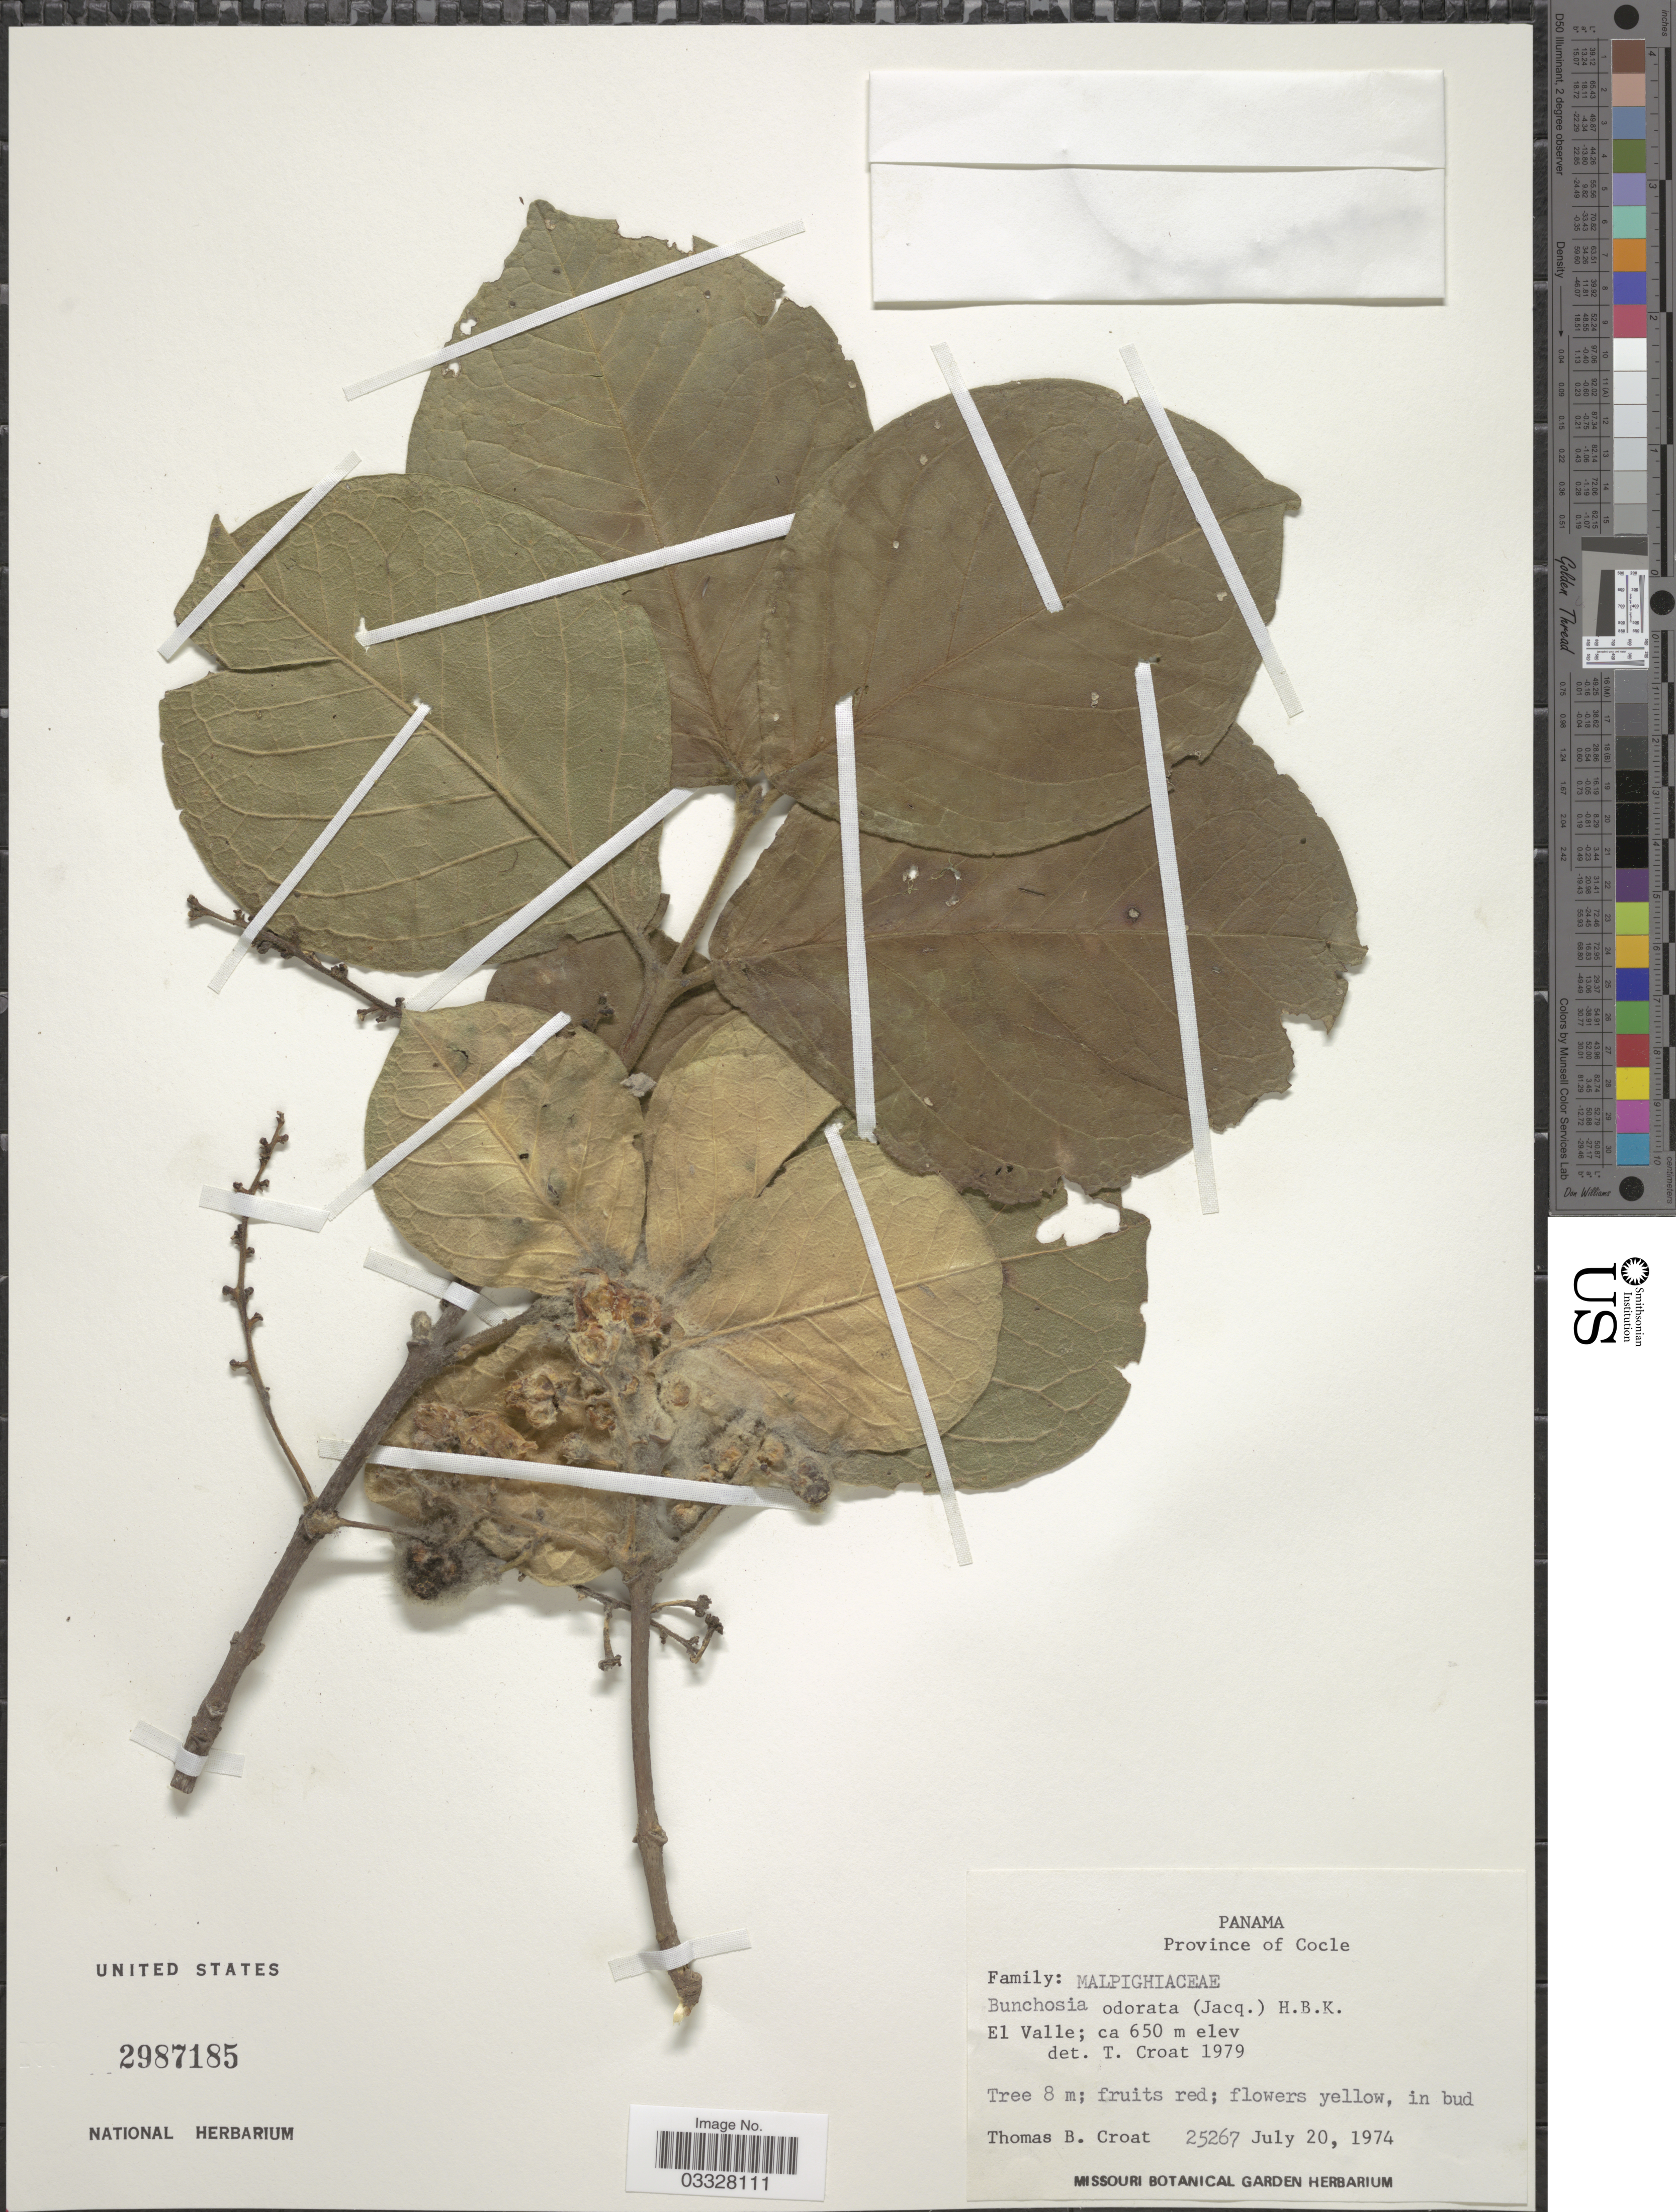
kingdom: Plantae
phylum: Tracheophyta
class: Magnoliopsida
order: Malpighiales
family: Malpighiaceae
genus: Bunchosia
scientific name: Bunchosia odorata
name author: (Jacq.) DC.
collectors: T. B. Croat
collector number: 25267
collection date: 1974-07-20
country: Panama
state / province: Coclé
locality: El Valle.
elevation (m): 650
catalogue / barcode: US 2987185